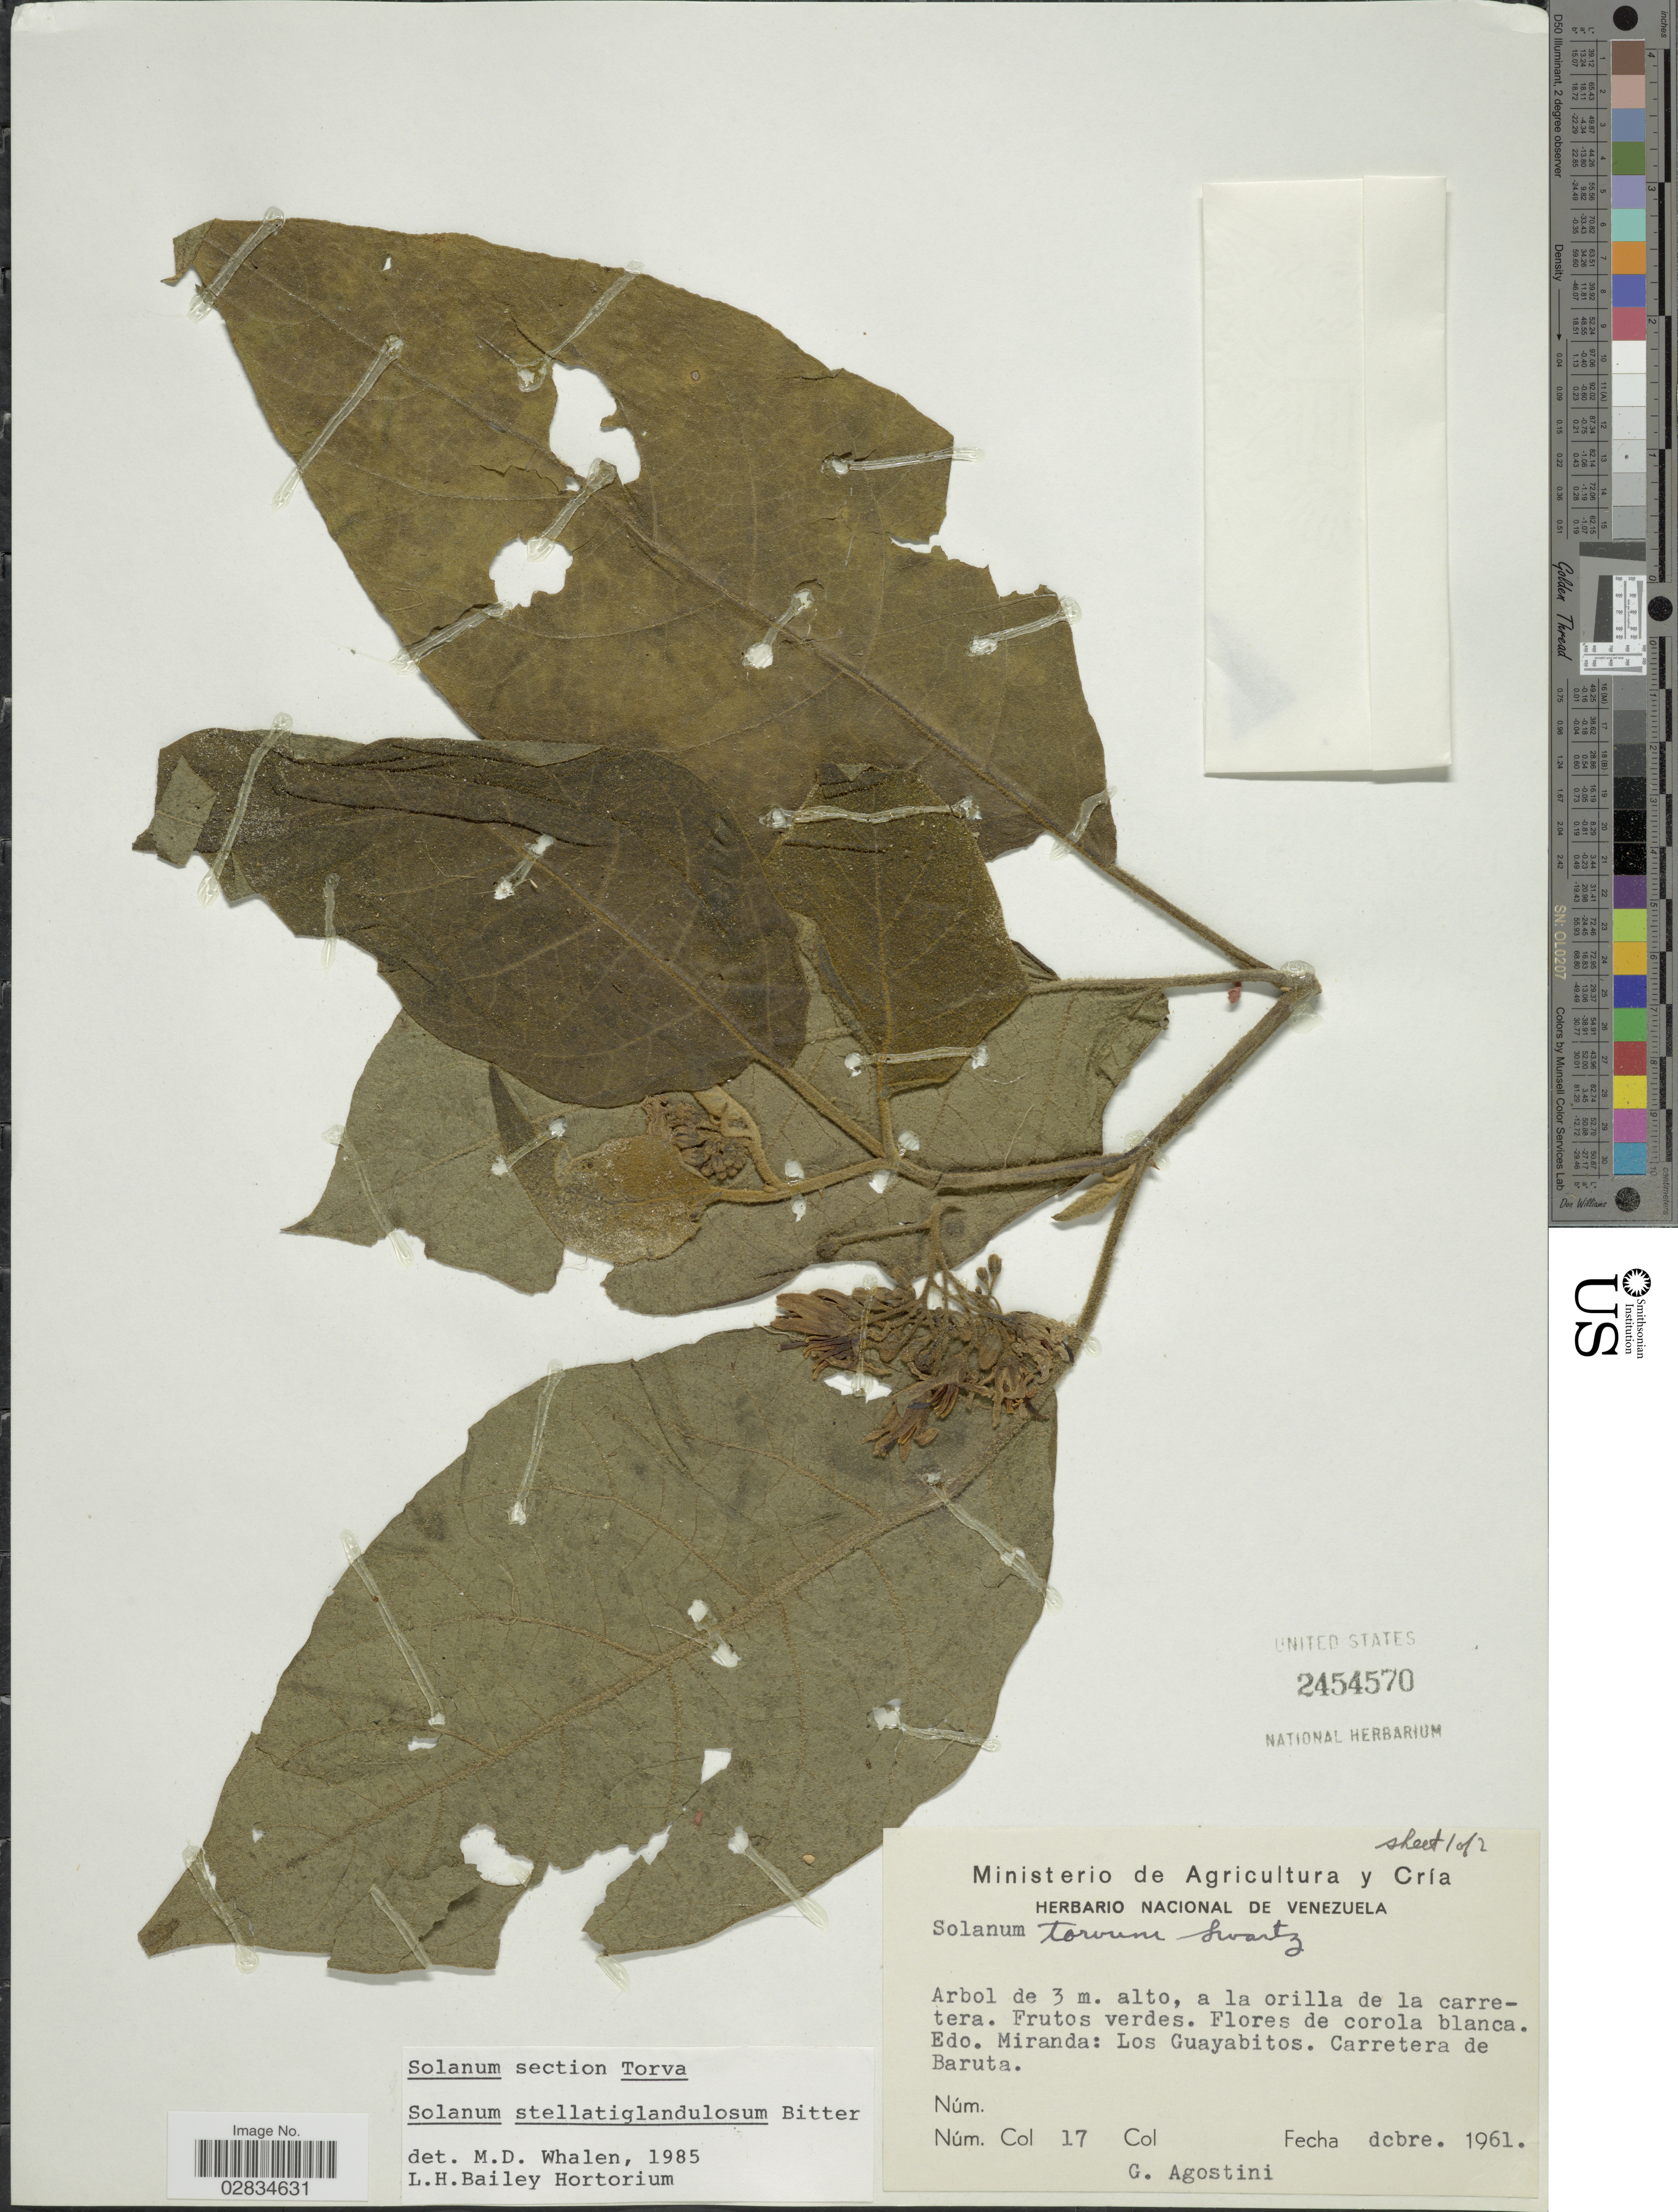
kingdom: Plantae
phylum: Tracheophyta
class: Magnoliopsida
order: Solanales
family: Solanaceae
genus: Solanum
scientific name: Solanum stellatiglandulosum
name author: Bitter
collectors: G. Agostini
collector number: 17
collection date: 1961-12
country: Venezuela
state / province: Miranda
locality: Edo. Miranda: Los Guayabitos. Carretera de Baruta.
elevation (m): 3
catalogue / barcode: US 2454570